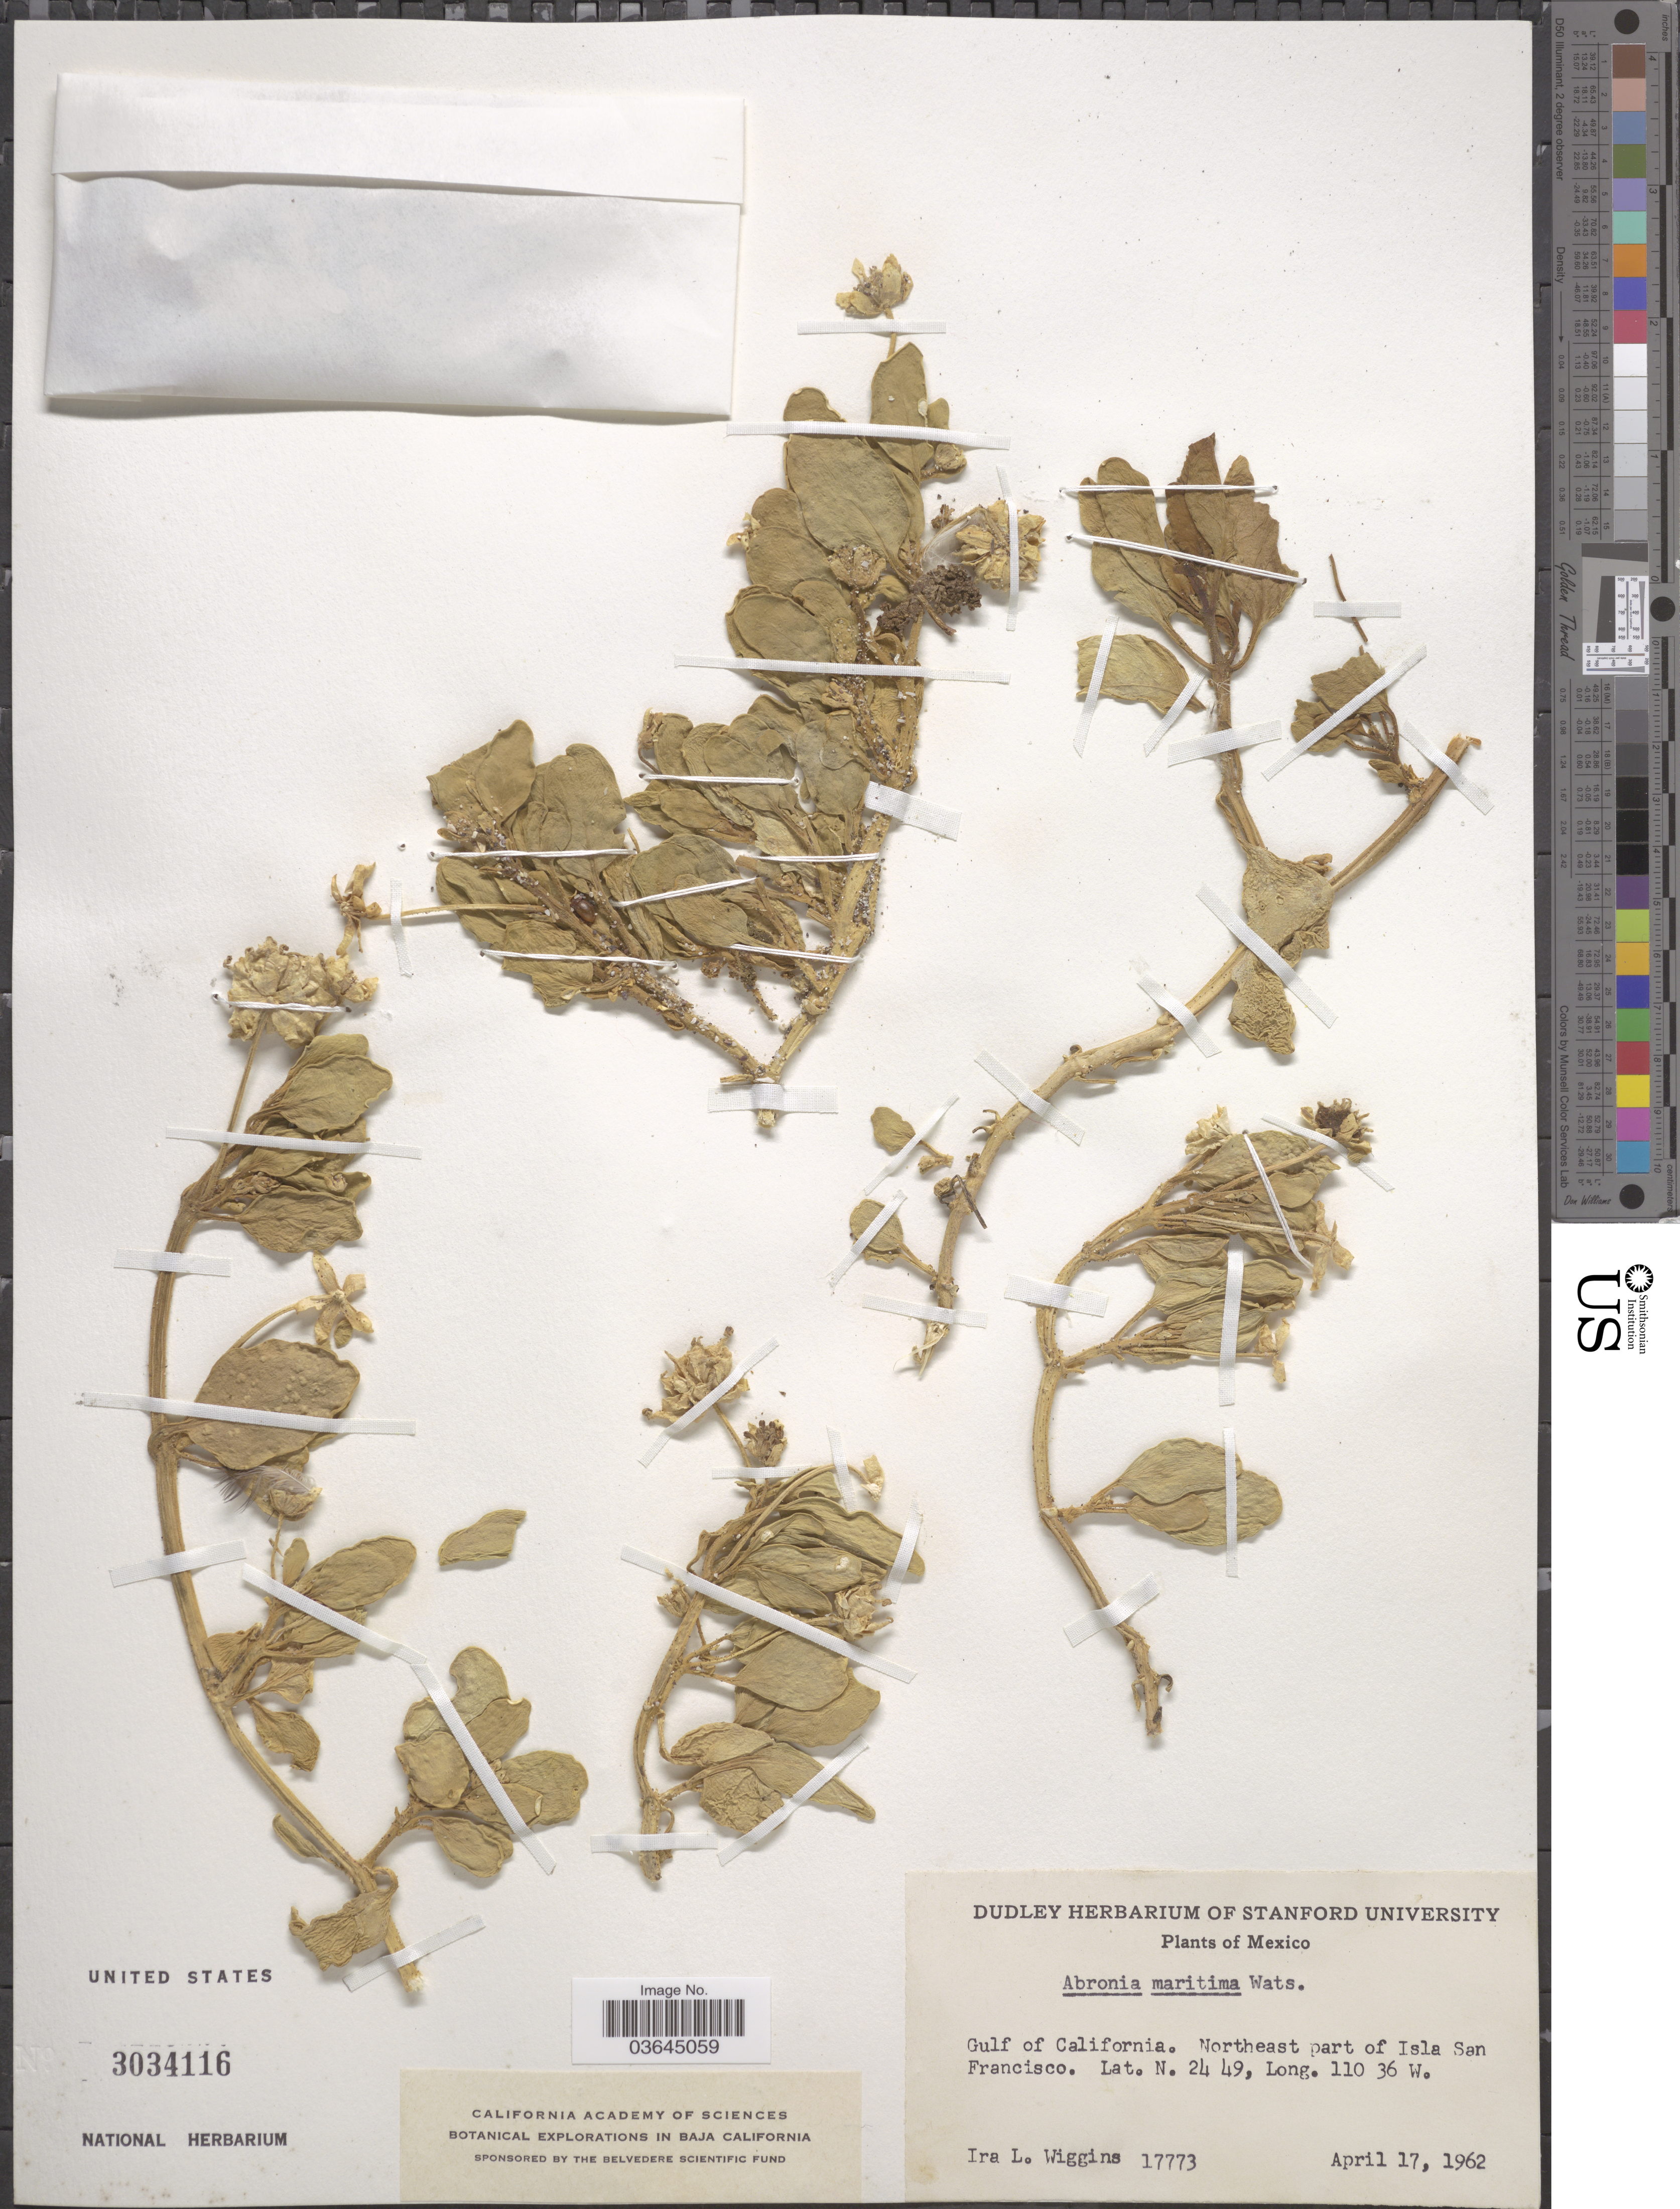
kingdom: Plantae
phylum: Tracheophyta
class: Magnoliopsida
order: Caryophyllales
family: Nyctaginaceae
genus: Abronia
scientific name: Abronia maritima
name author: Nutt. ex S. Watson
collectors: I. L. Wiggins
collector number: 17773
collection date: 1962-04-17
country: Mexico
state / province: Baja California Sur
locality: Gulf of California. Northeast part of Isla San Francisco.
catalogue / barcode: US 3034116